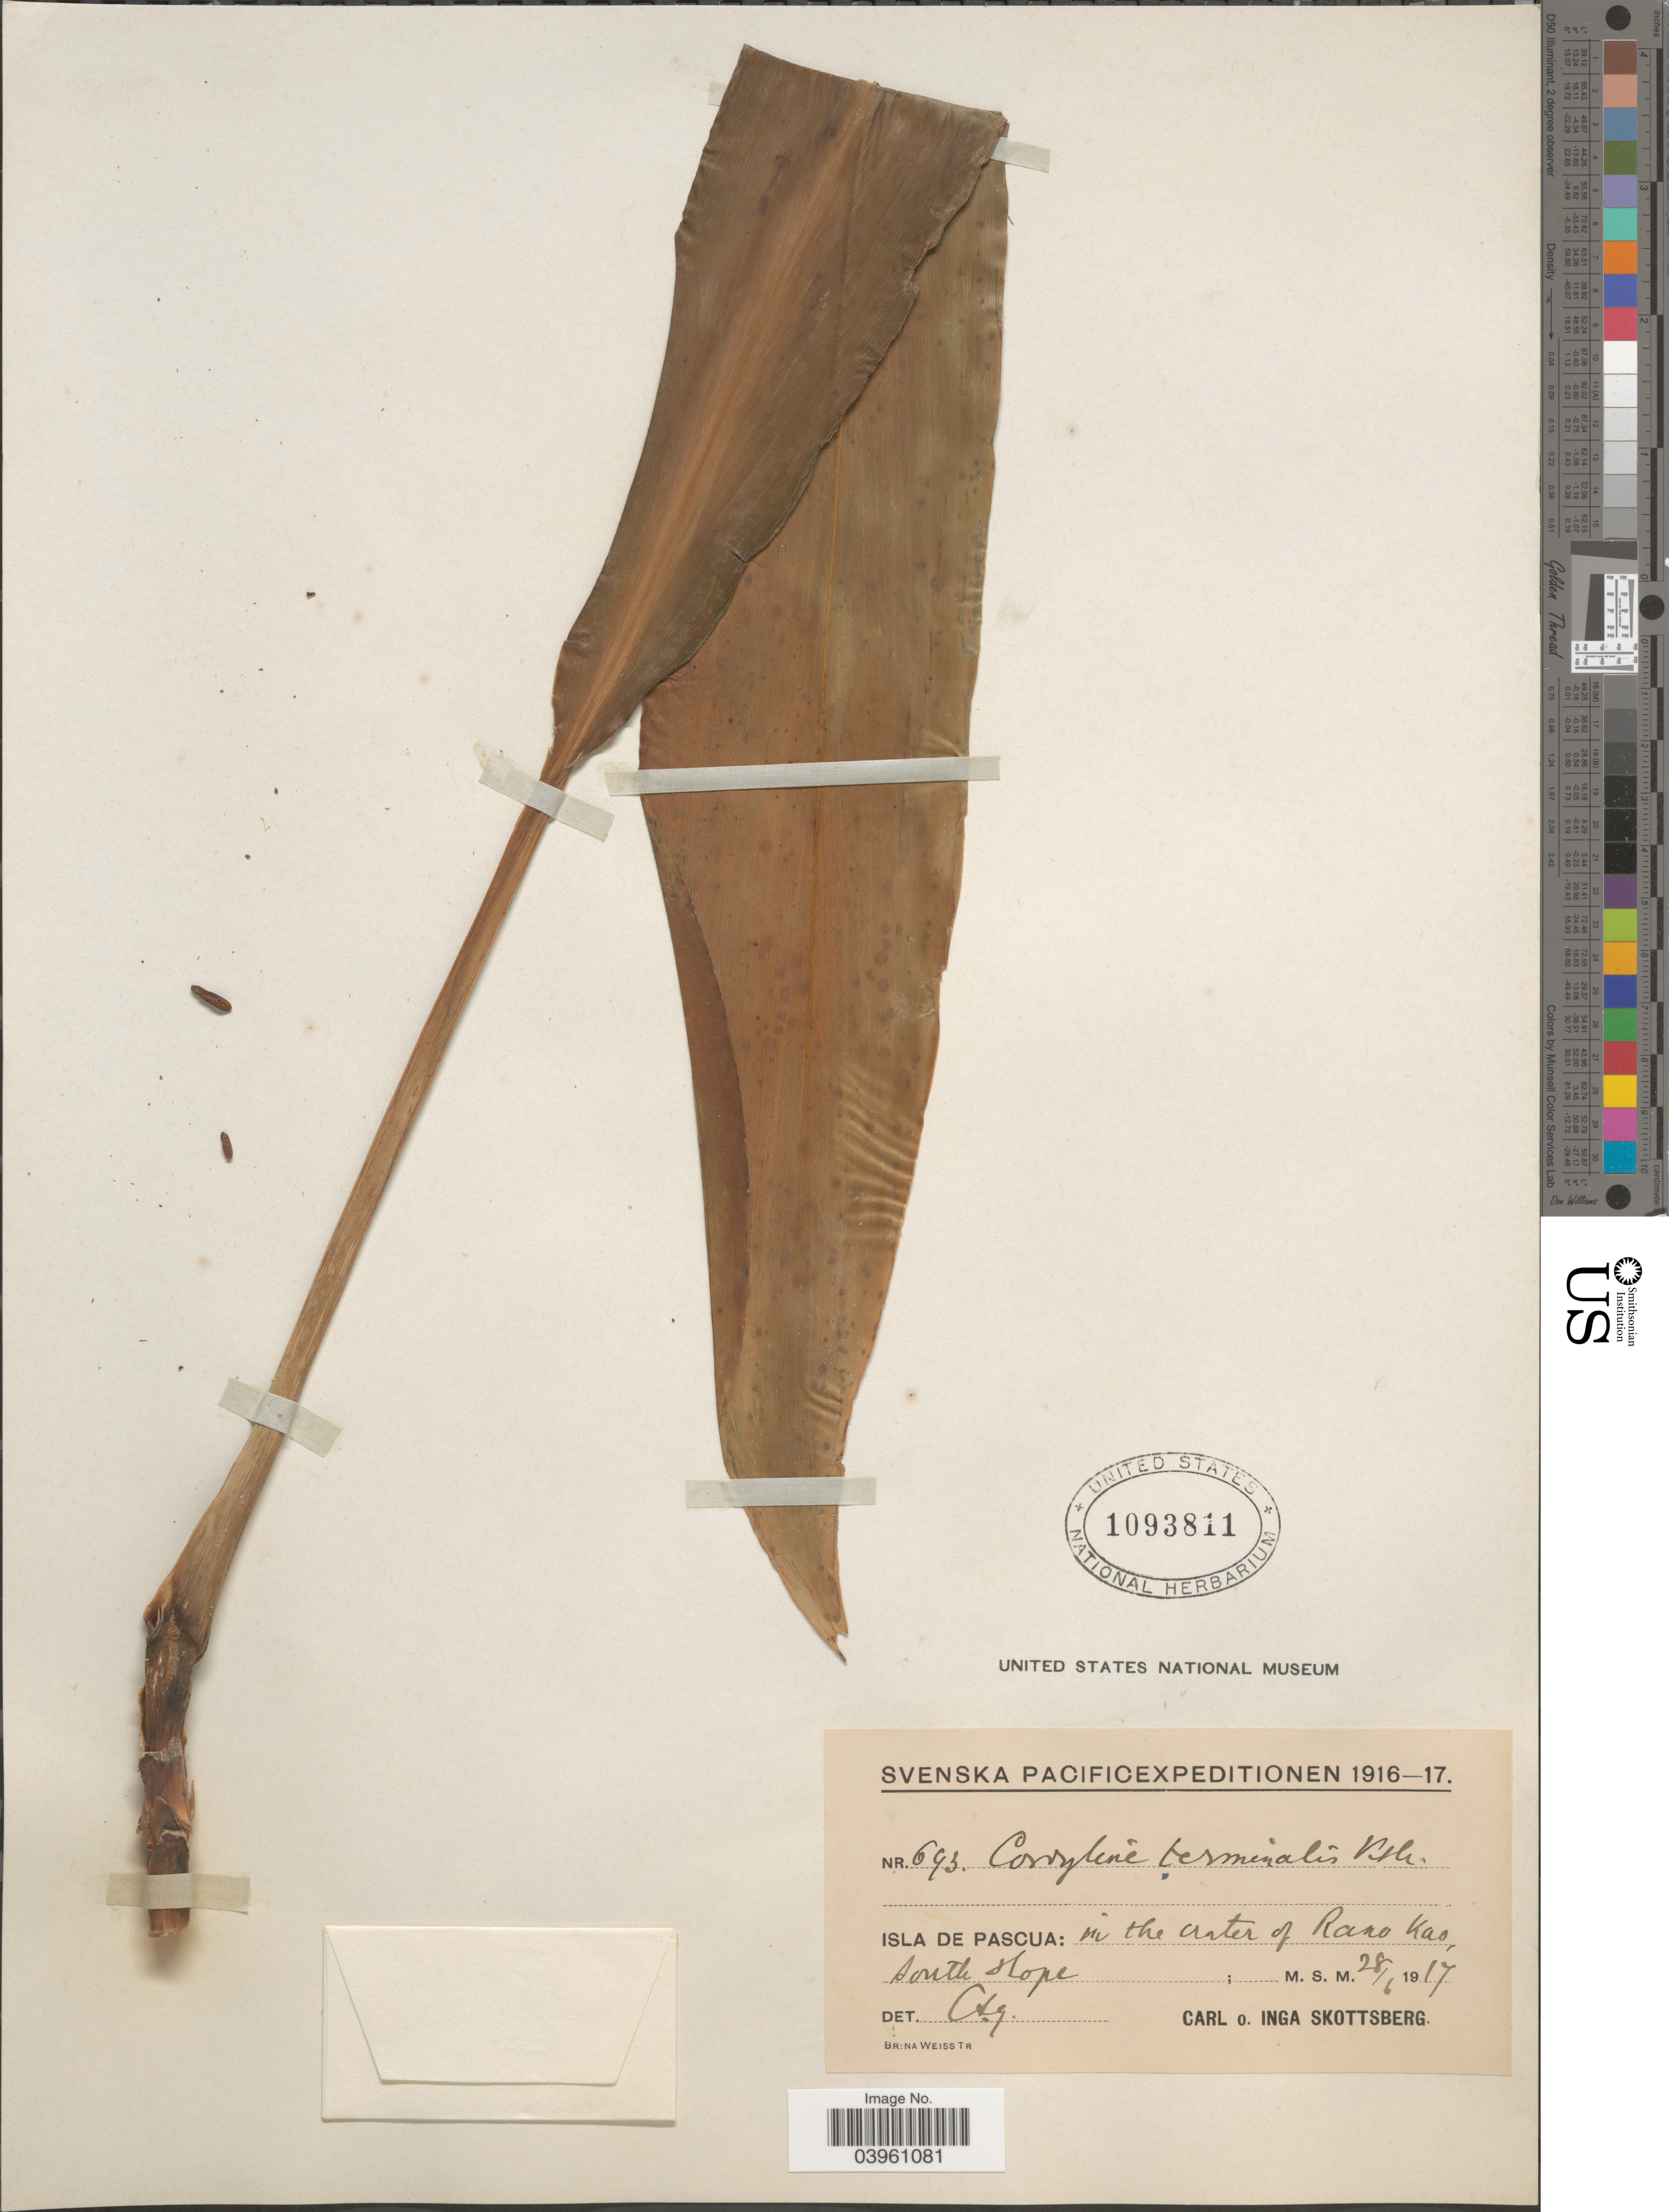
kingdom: Plantae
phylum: Tracheophyta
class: Liliopsida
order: Asparagales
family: Asparagaceae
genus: Cordyline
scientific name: Cordyline terminalis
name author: (L.) Kunth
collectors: C. Skottsberg & I. Skottsberg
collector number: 693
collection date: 1917-06-28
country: Chile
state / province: Valparaíso (V)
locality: Isla de Pascua: in the center of Rano Kao. South slope.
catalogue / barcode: US 1093811